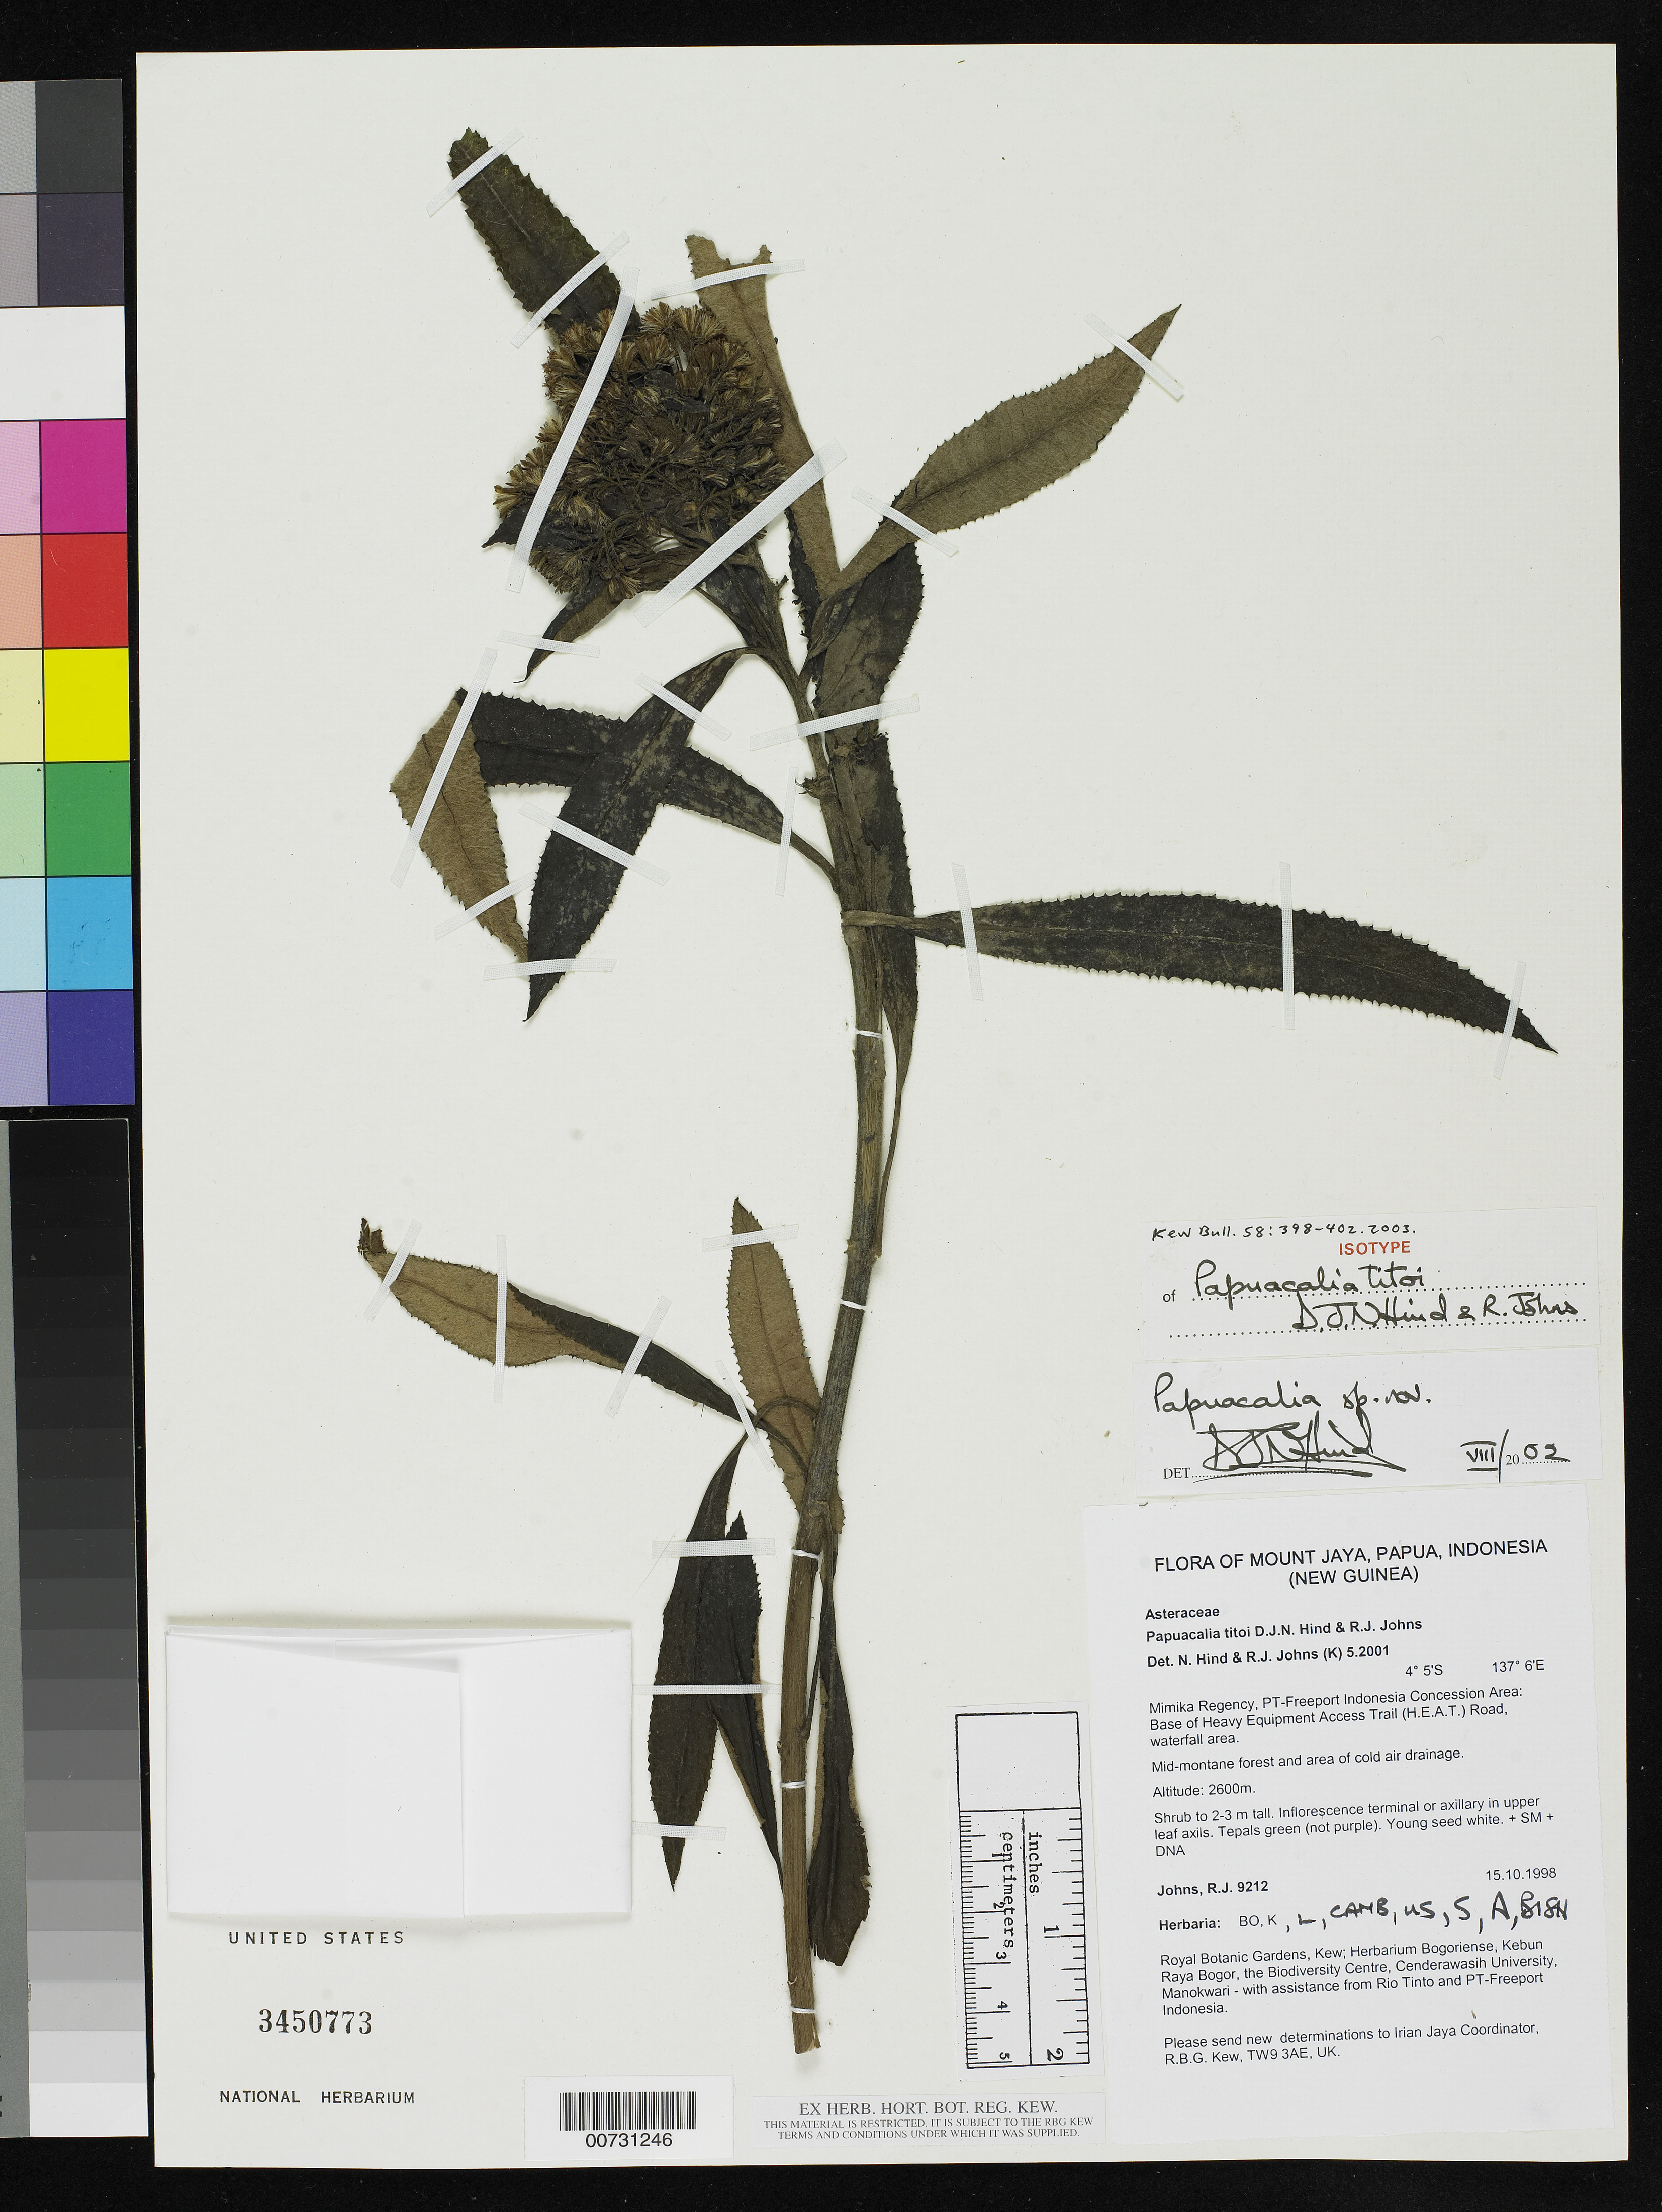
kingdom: Plantae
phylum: Tracheophyta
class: Magnoliopsida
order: Asterales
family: Asteraceae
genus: Papuacalia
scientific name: Papuacalia titoi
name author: D.J.N. Hind & R.J. Johns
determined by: Hind, N.; Johns, R. J.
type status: Isotype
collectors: R. Johns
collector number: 9212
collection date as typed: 15 Oct 1998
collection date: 1998-10-15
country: Indonesia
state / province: Papua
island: New Guinea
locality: Mount Jaya, Papua, Indonesia. Mimika Regency, PT-Freeport Indonesia Concession Area: base of Heavy Equipment Access Trail (H.E.A.T.) Road, waterfall area.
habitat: Mid-montane forest and area of cold air drainage.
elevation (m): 2600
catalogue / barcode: US 3450773